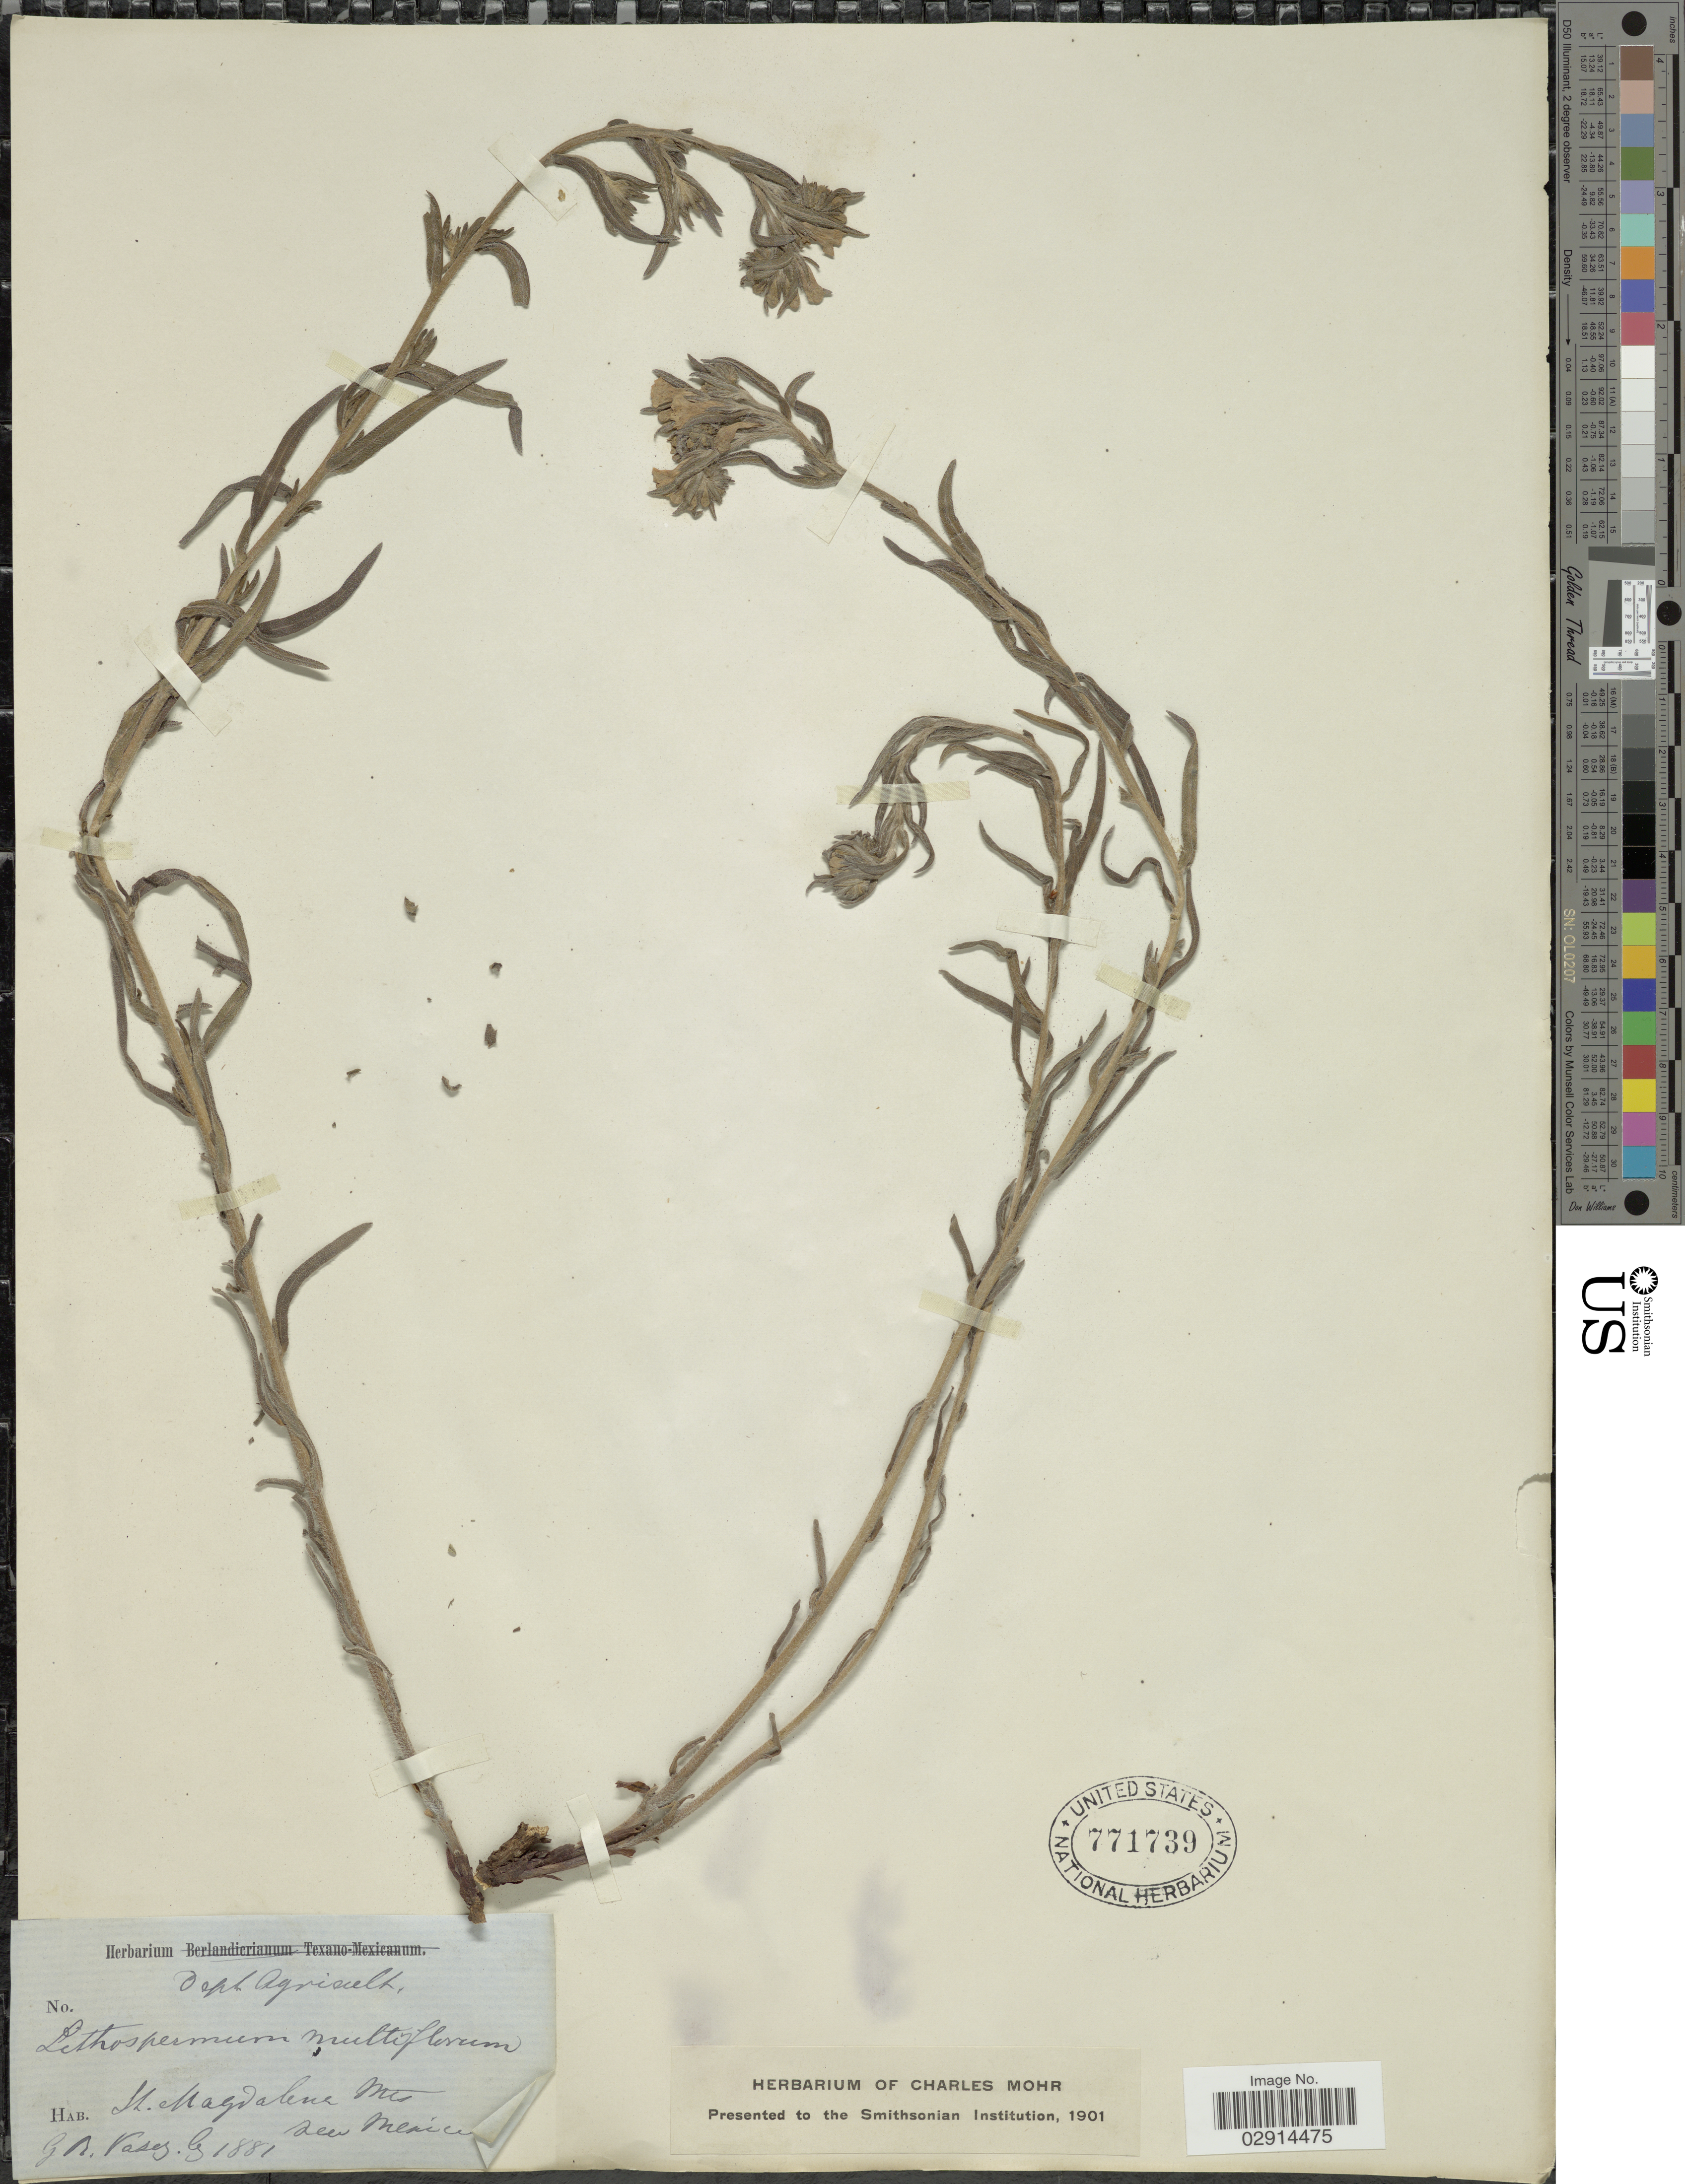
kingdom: Plantae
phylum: Tracheophyta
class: Magnoliopsida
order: Boraginales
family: Boraginaceae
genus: Lithospermum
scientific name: Lithospermum multiflorum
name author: Torr. ex A. Gray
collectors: G. R. Vasey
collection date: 1881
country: United States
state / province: New Mexico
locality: St. Magdalena Mts.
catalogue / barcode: US 771739